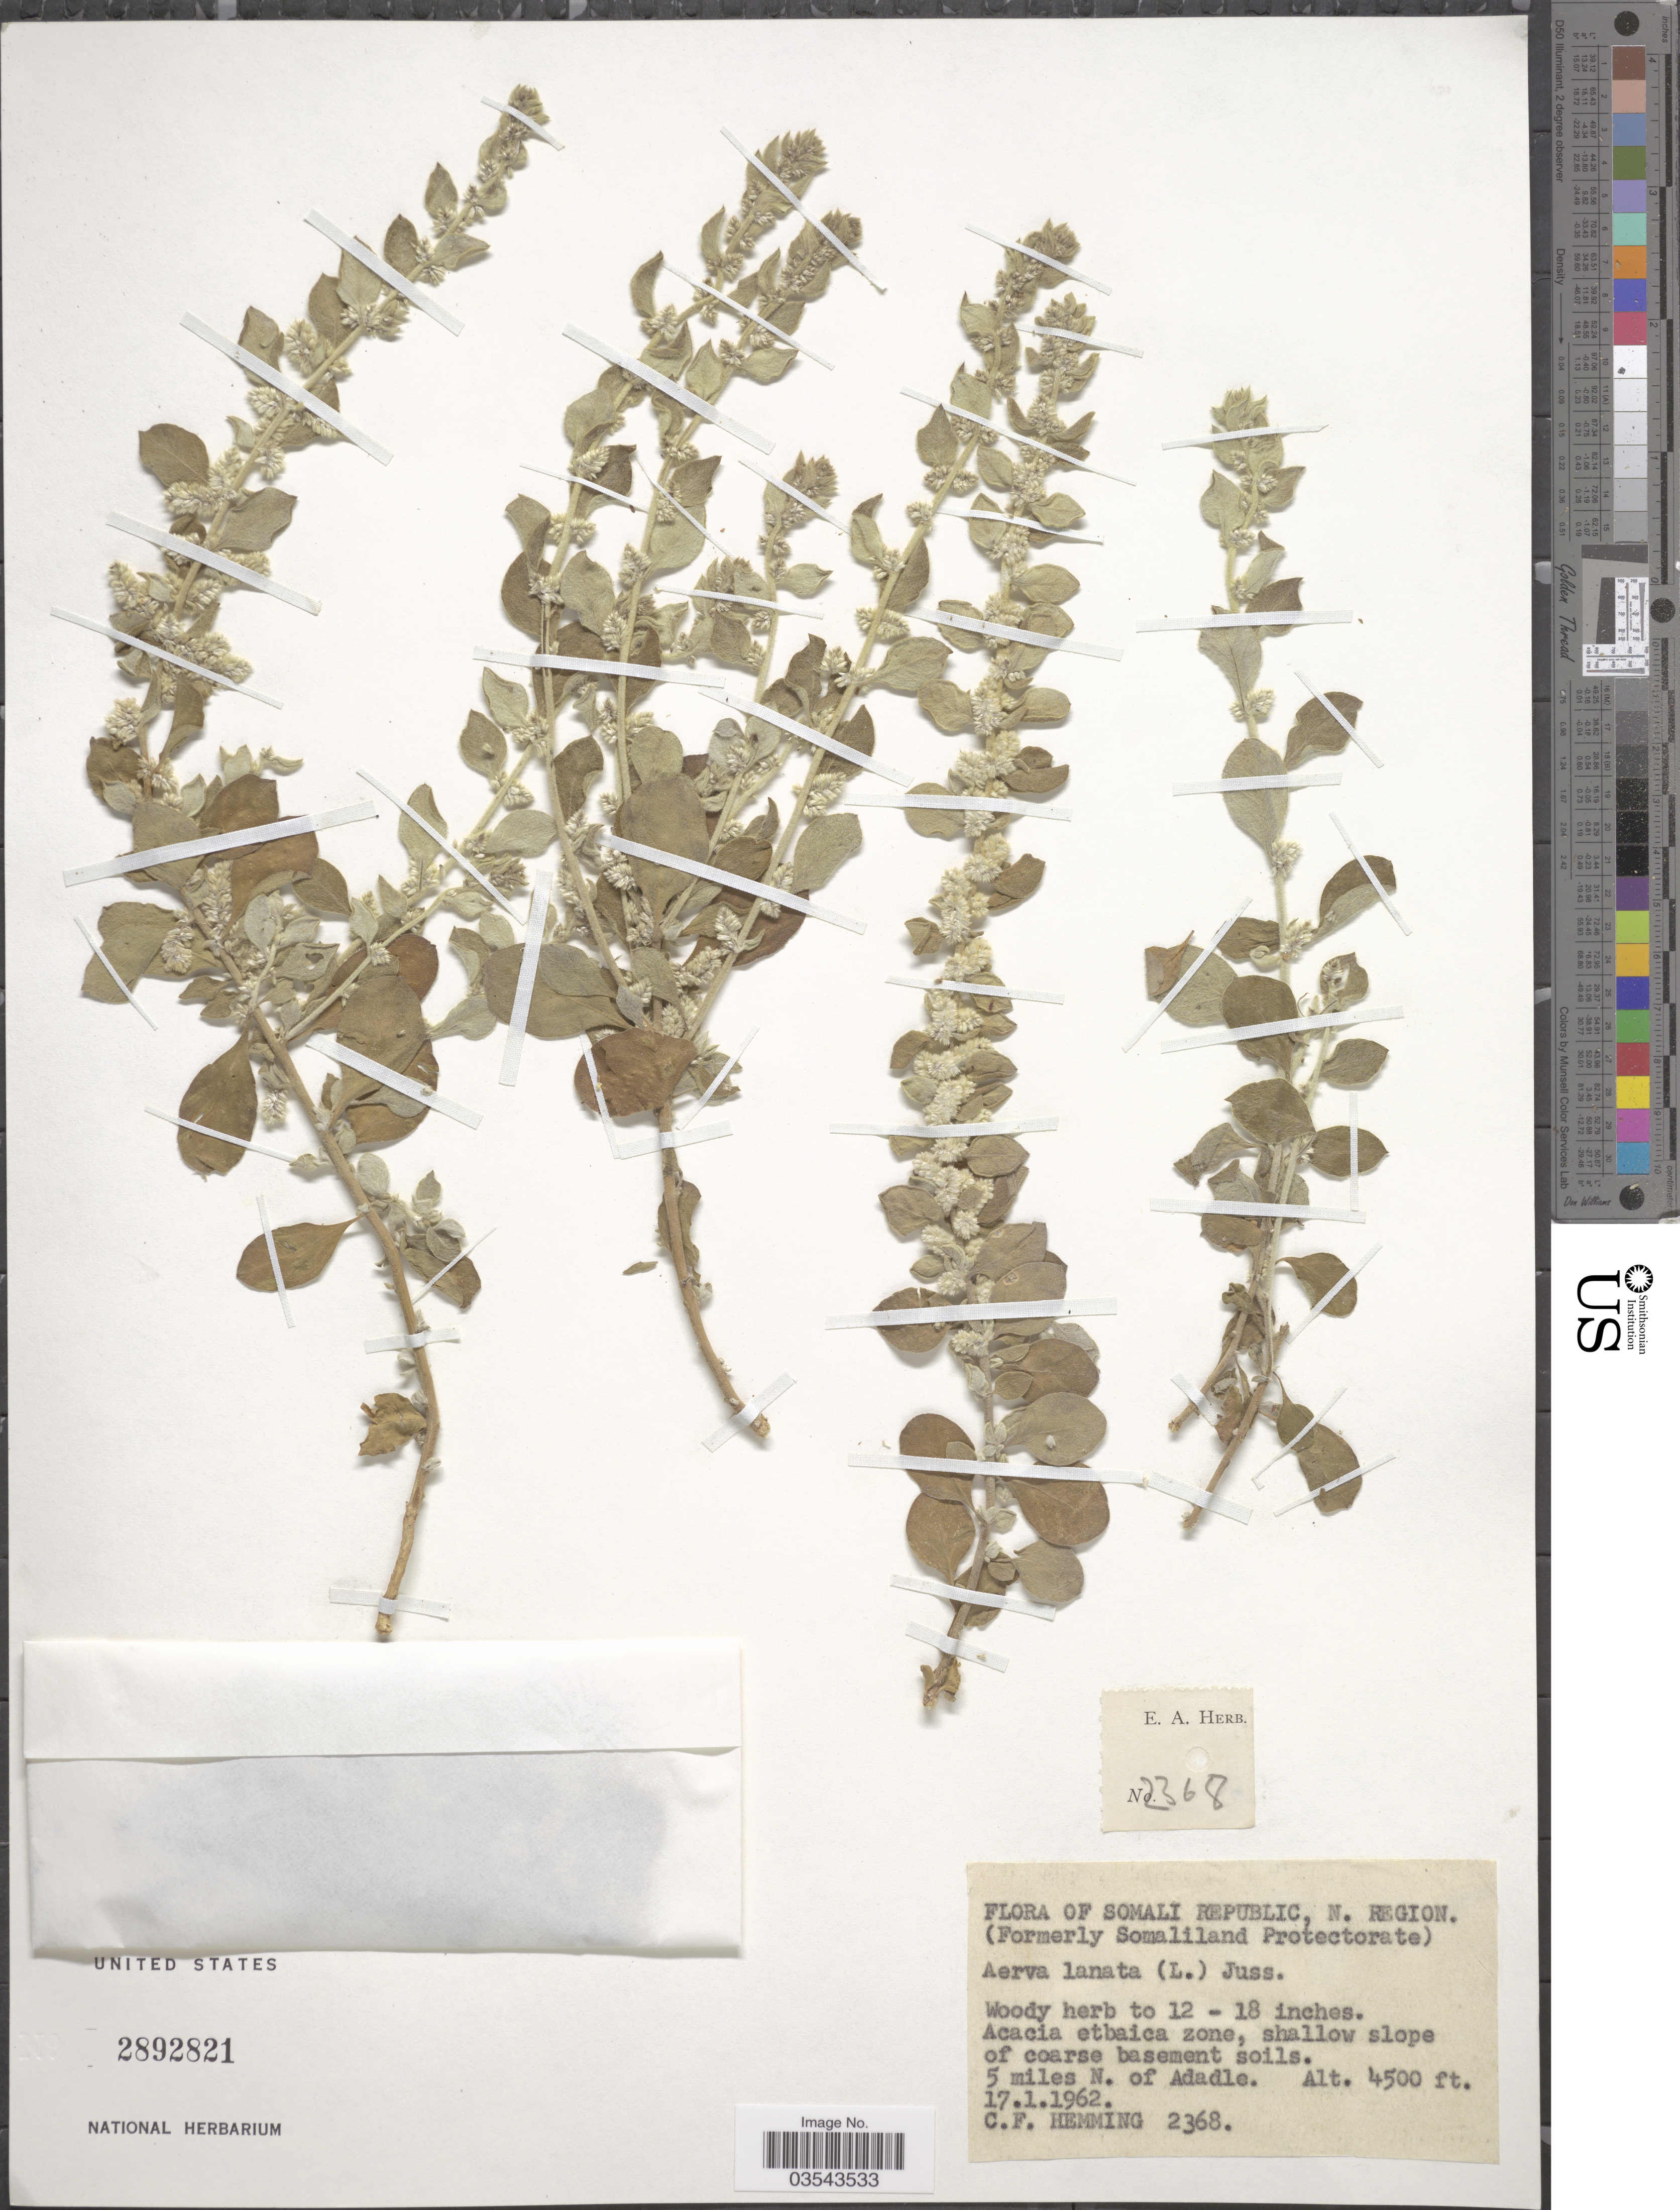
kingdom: Plantae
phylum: Tracheophyta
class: Magnoliopsida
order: Caryophyllales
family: Amaranthaceae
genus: Ouret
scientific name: Ouret lanata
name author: (L.) Kuntze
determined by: U.S. National Herbarium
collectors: C. Hemming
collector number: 2368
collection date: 1962-01-17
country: Ethiopia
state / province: Somali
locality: Somali Republic, N. Region. 5 miles N. of Adadle.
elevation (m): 1372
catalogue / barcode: US 2892821